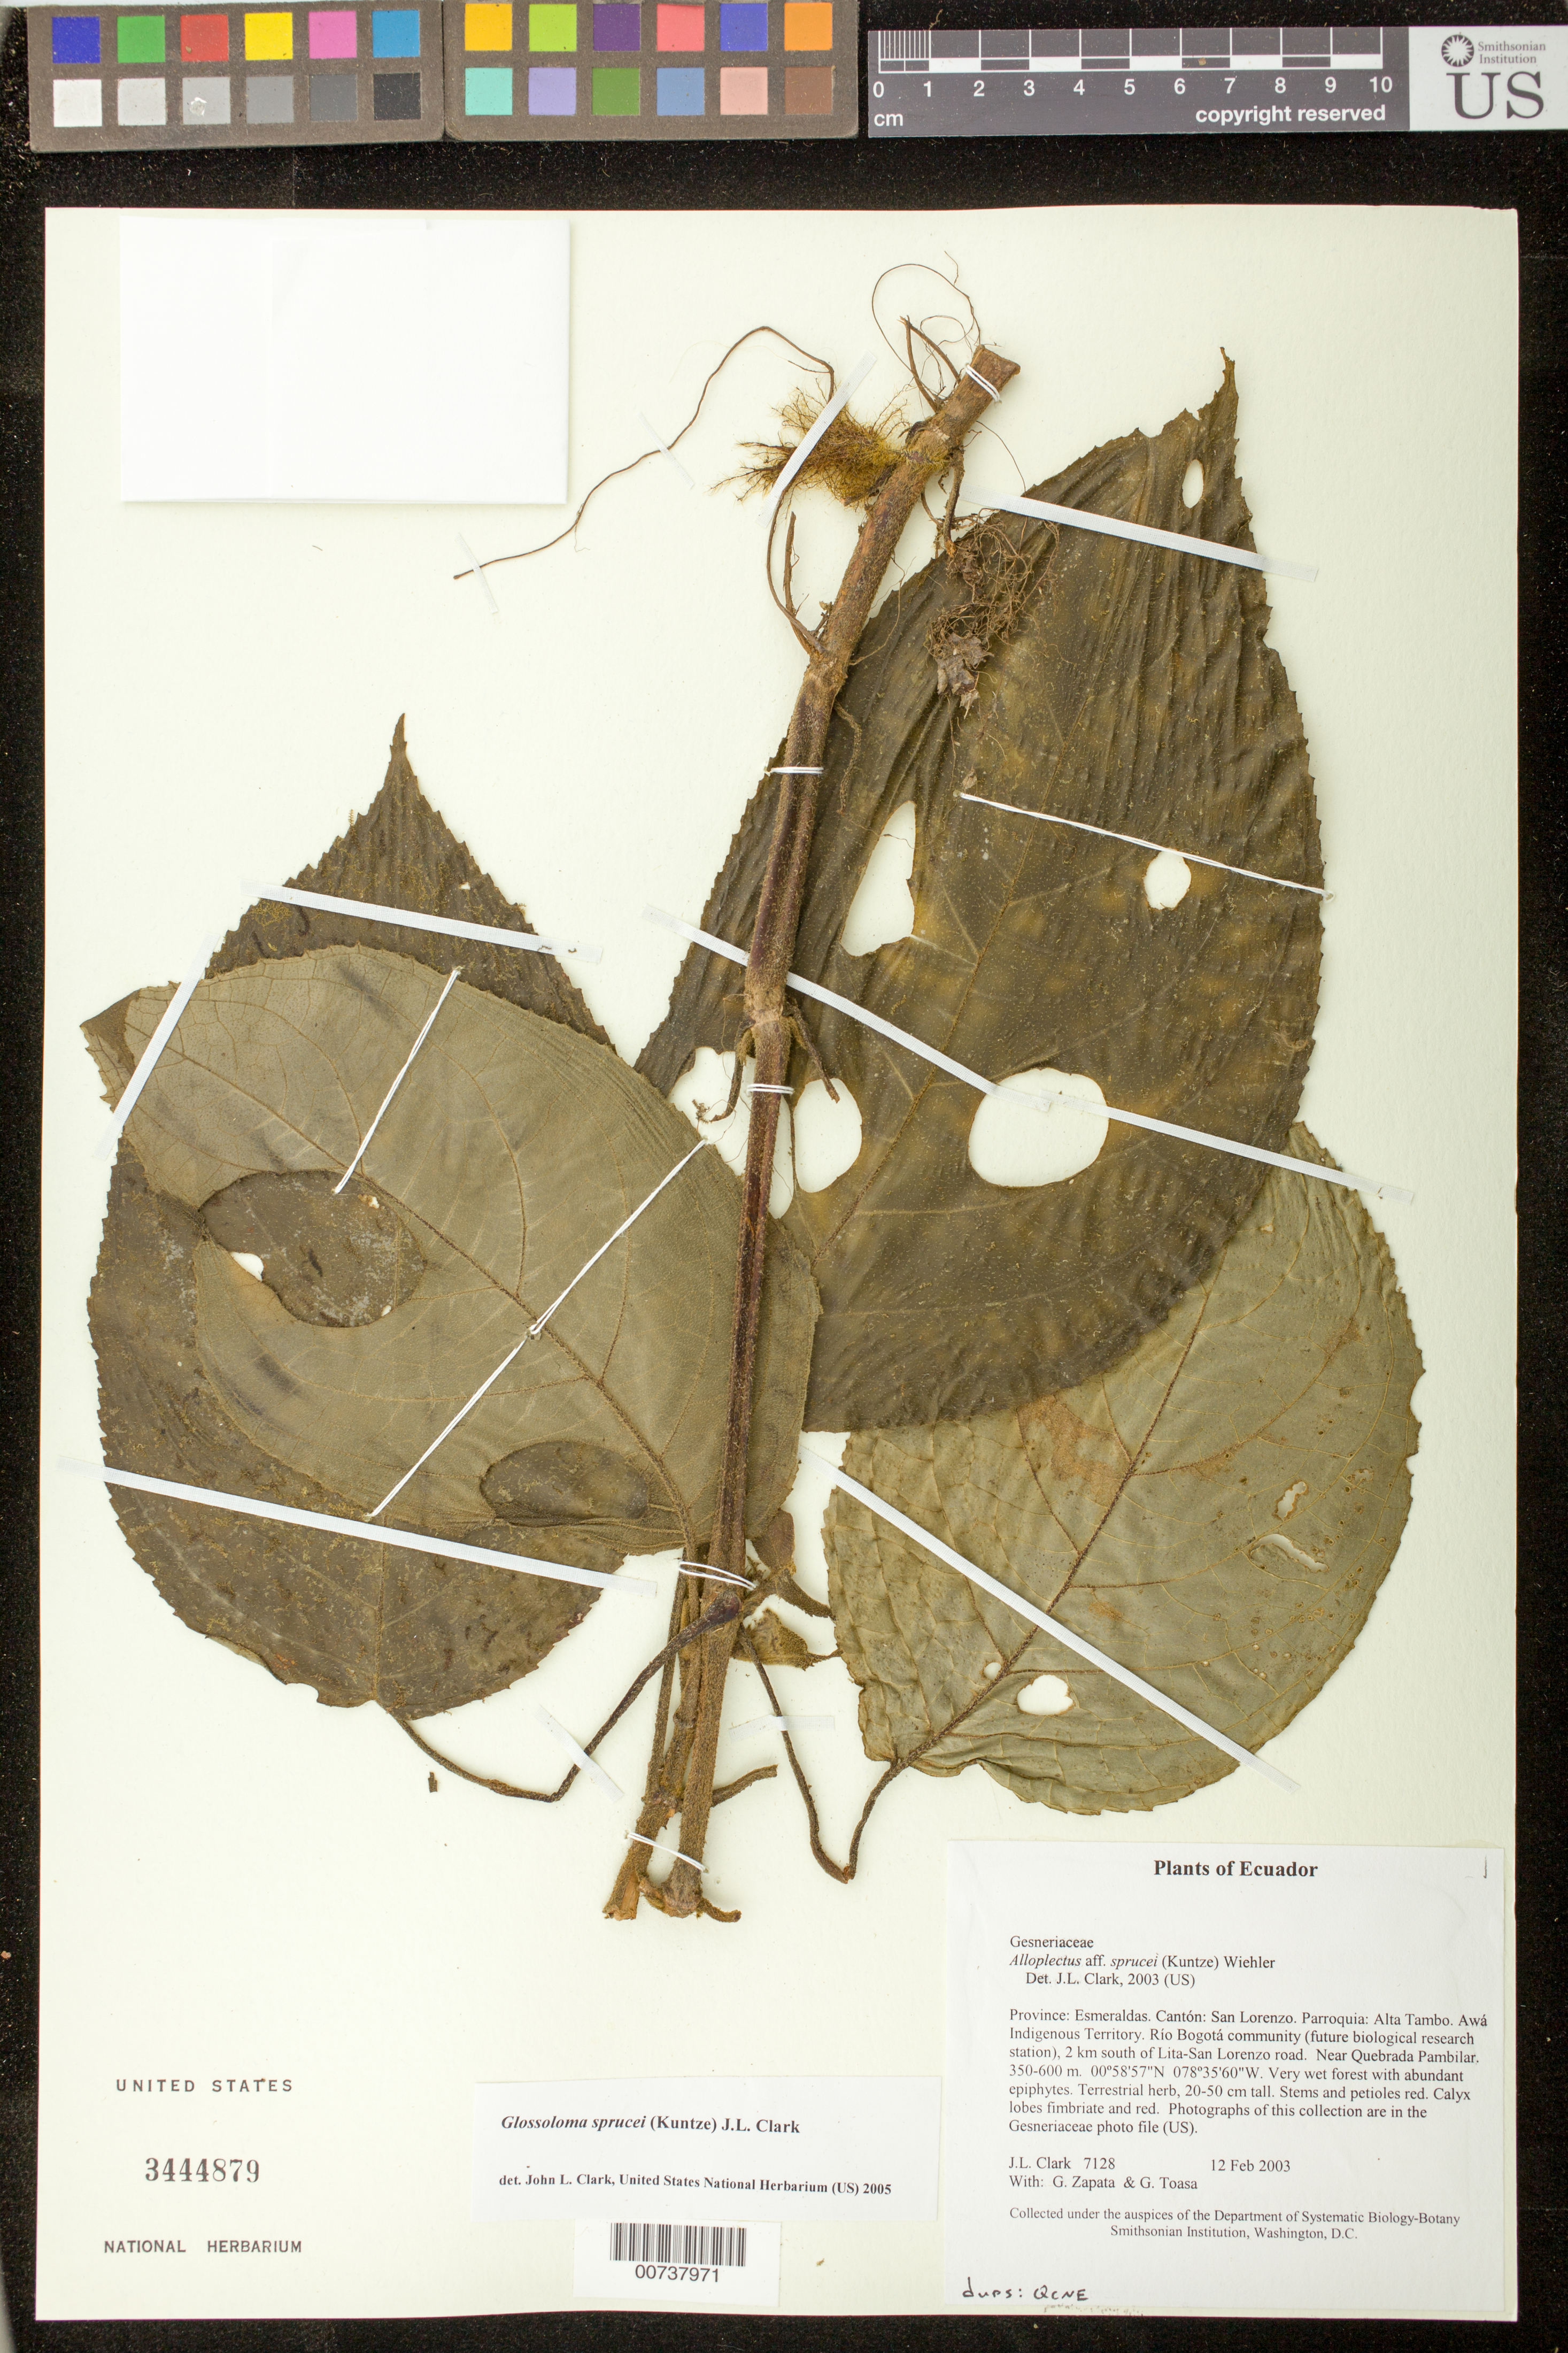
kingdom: Plantae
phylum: Tracheophyta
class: Magnoliopsida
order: Lamiales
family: Gesneriaceae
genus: Glossoloma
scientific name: Glossoloma sprucei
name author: (Kuntze) J.L. Clark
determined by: Clark, J. L., (SEL), The Marie Selby Botanical Garden (UNITED STATES)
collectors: J. L. Clark, G. Zapata & G. Toasa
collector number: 7128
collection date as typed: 12 Feb 2003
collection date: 2003-02-12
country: Ecuador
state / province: Esmeraldas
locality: San Lorenzo. Parroquia: Alta Tambo. Awá Indigenous Territory. Río Bogotá community (future biological research station), 2 km south of Lita-San Lorenzo road. Near Quebrada Pambilar.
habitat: Very wet forest with abundant epiphytes.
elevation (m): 350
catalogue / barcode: US 3444879